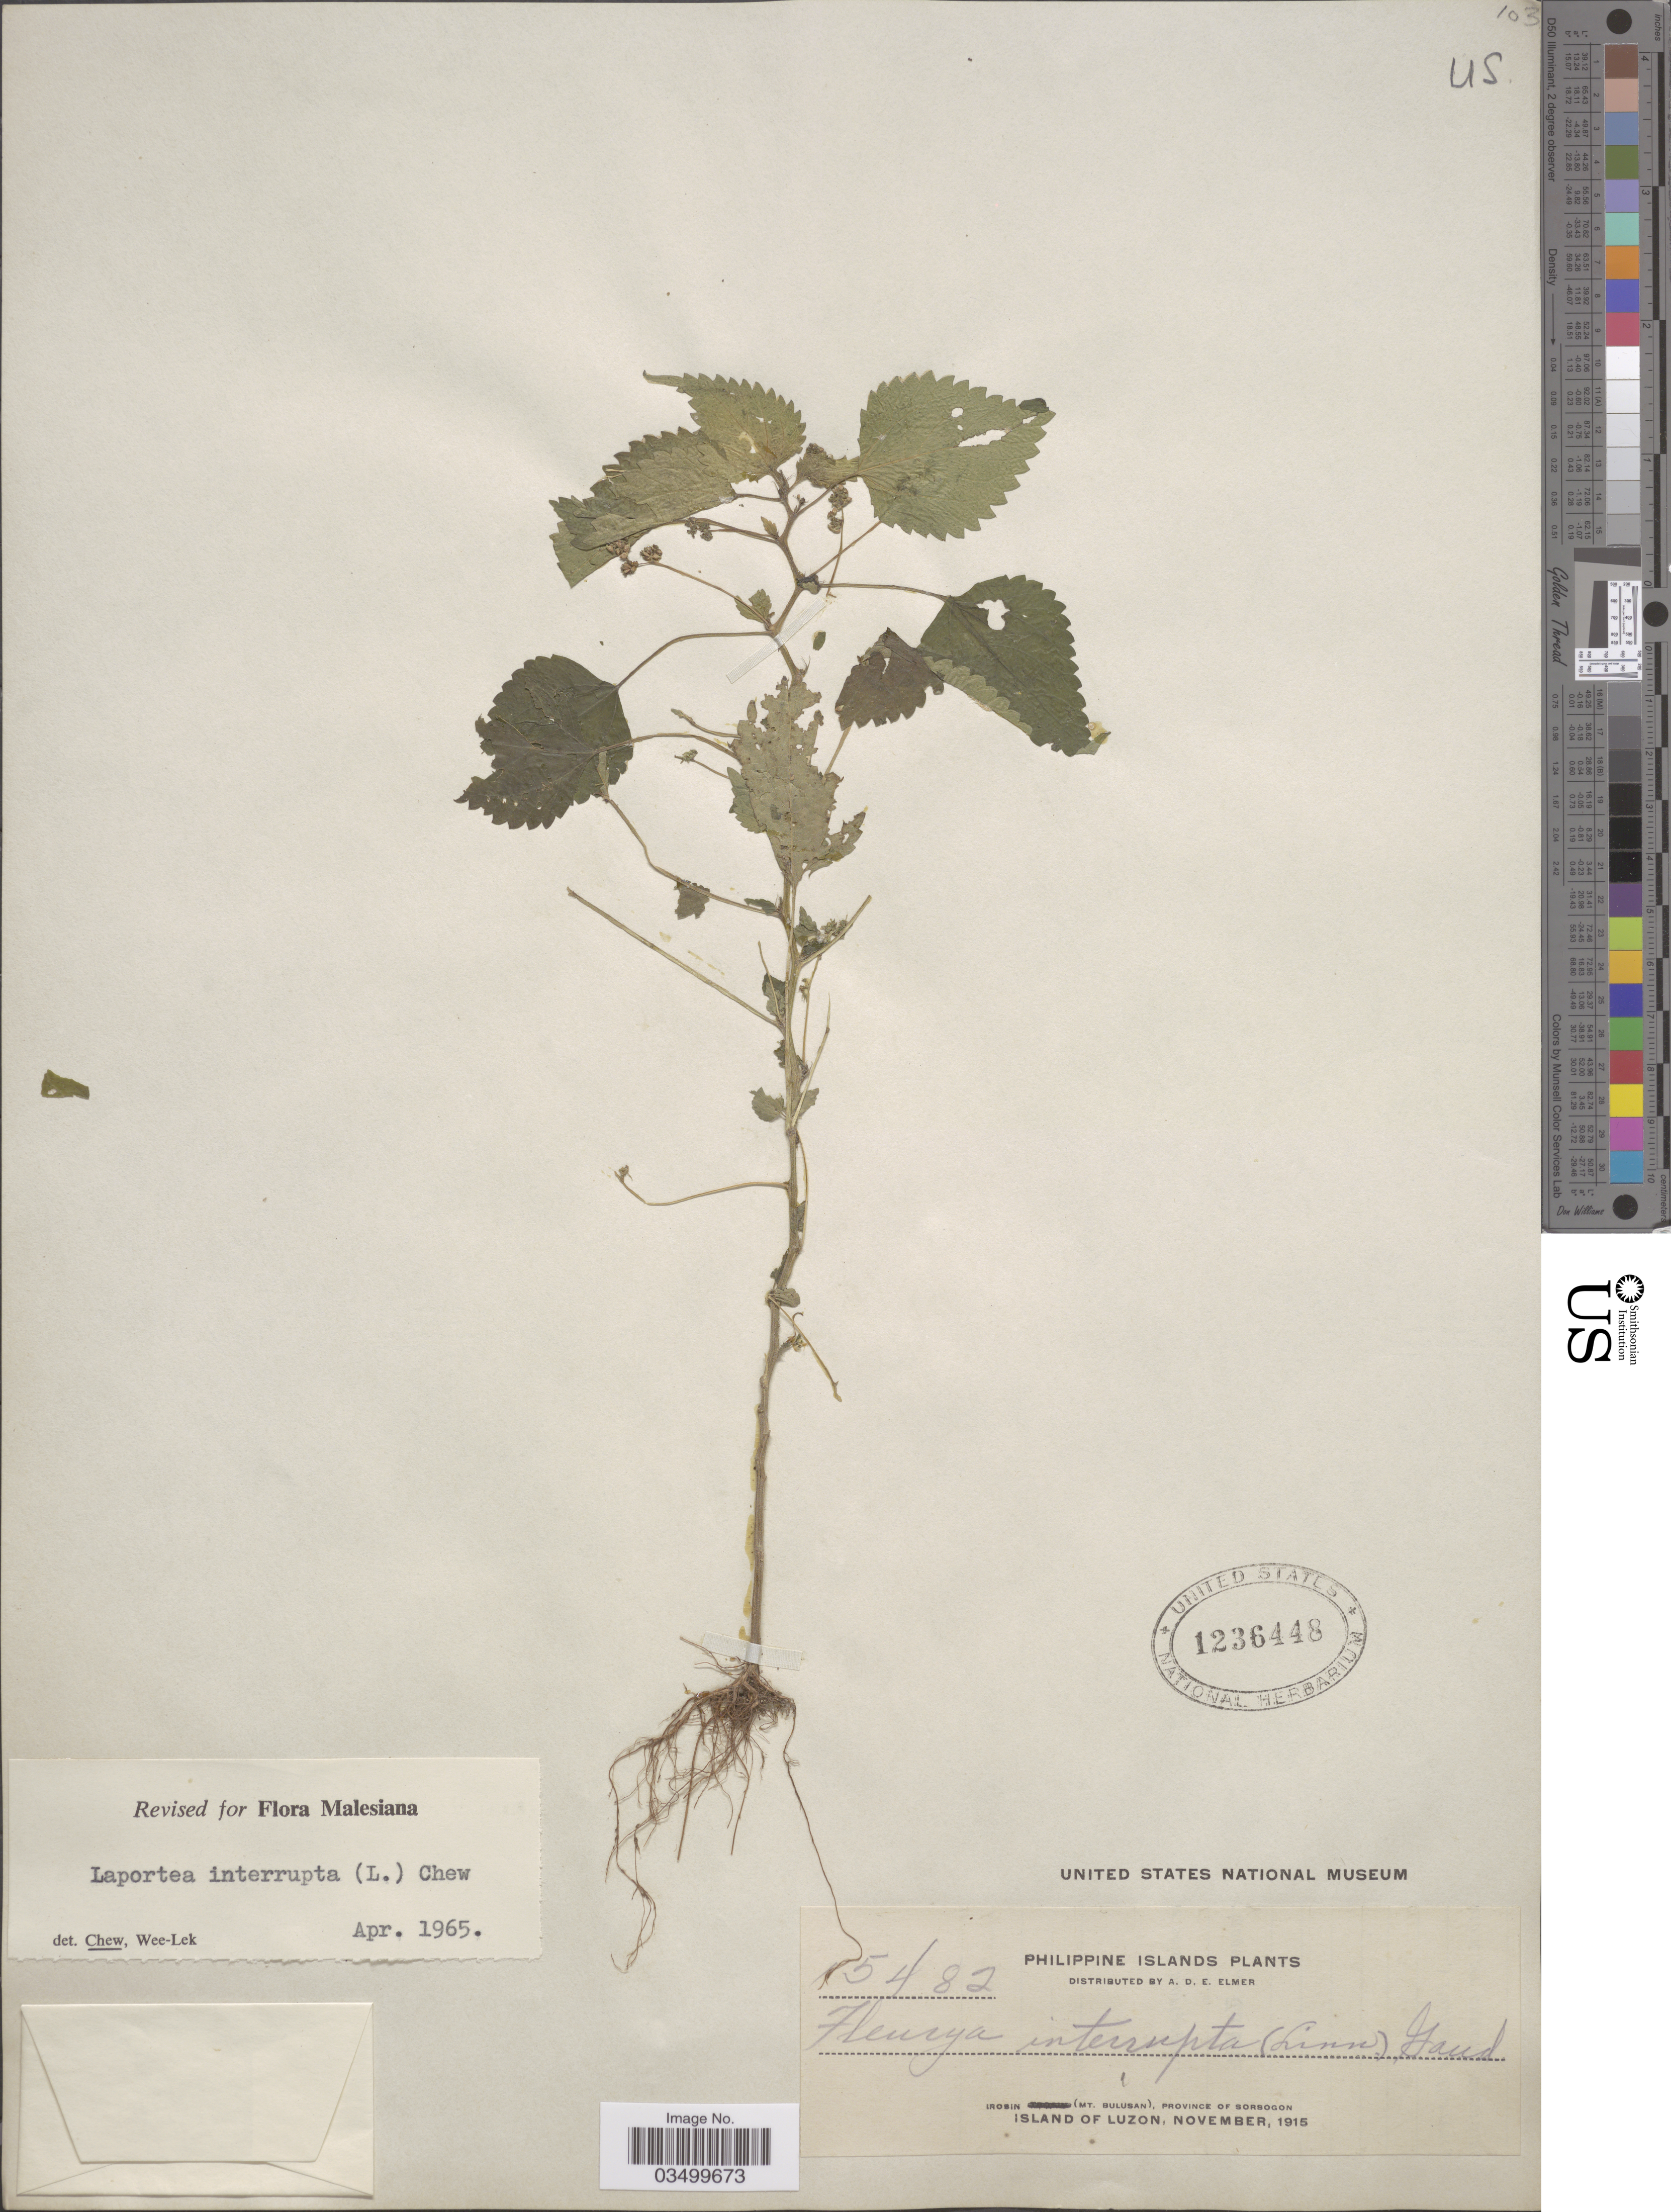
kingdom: Plantae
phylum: Tracheophyta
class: Magnoliopsida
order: Rosales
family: Urticaceae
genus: Laportea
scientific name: Laportea interrupta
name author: (L.) Chew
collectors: A. D. E. Elmer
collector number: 5482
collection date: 1915-11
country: Philippines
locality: Irosin (Mt. Bulusan), Province of Sorsogon. Island of Luzon.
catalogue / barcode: US 1236448